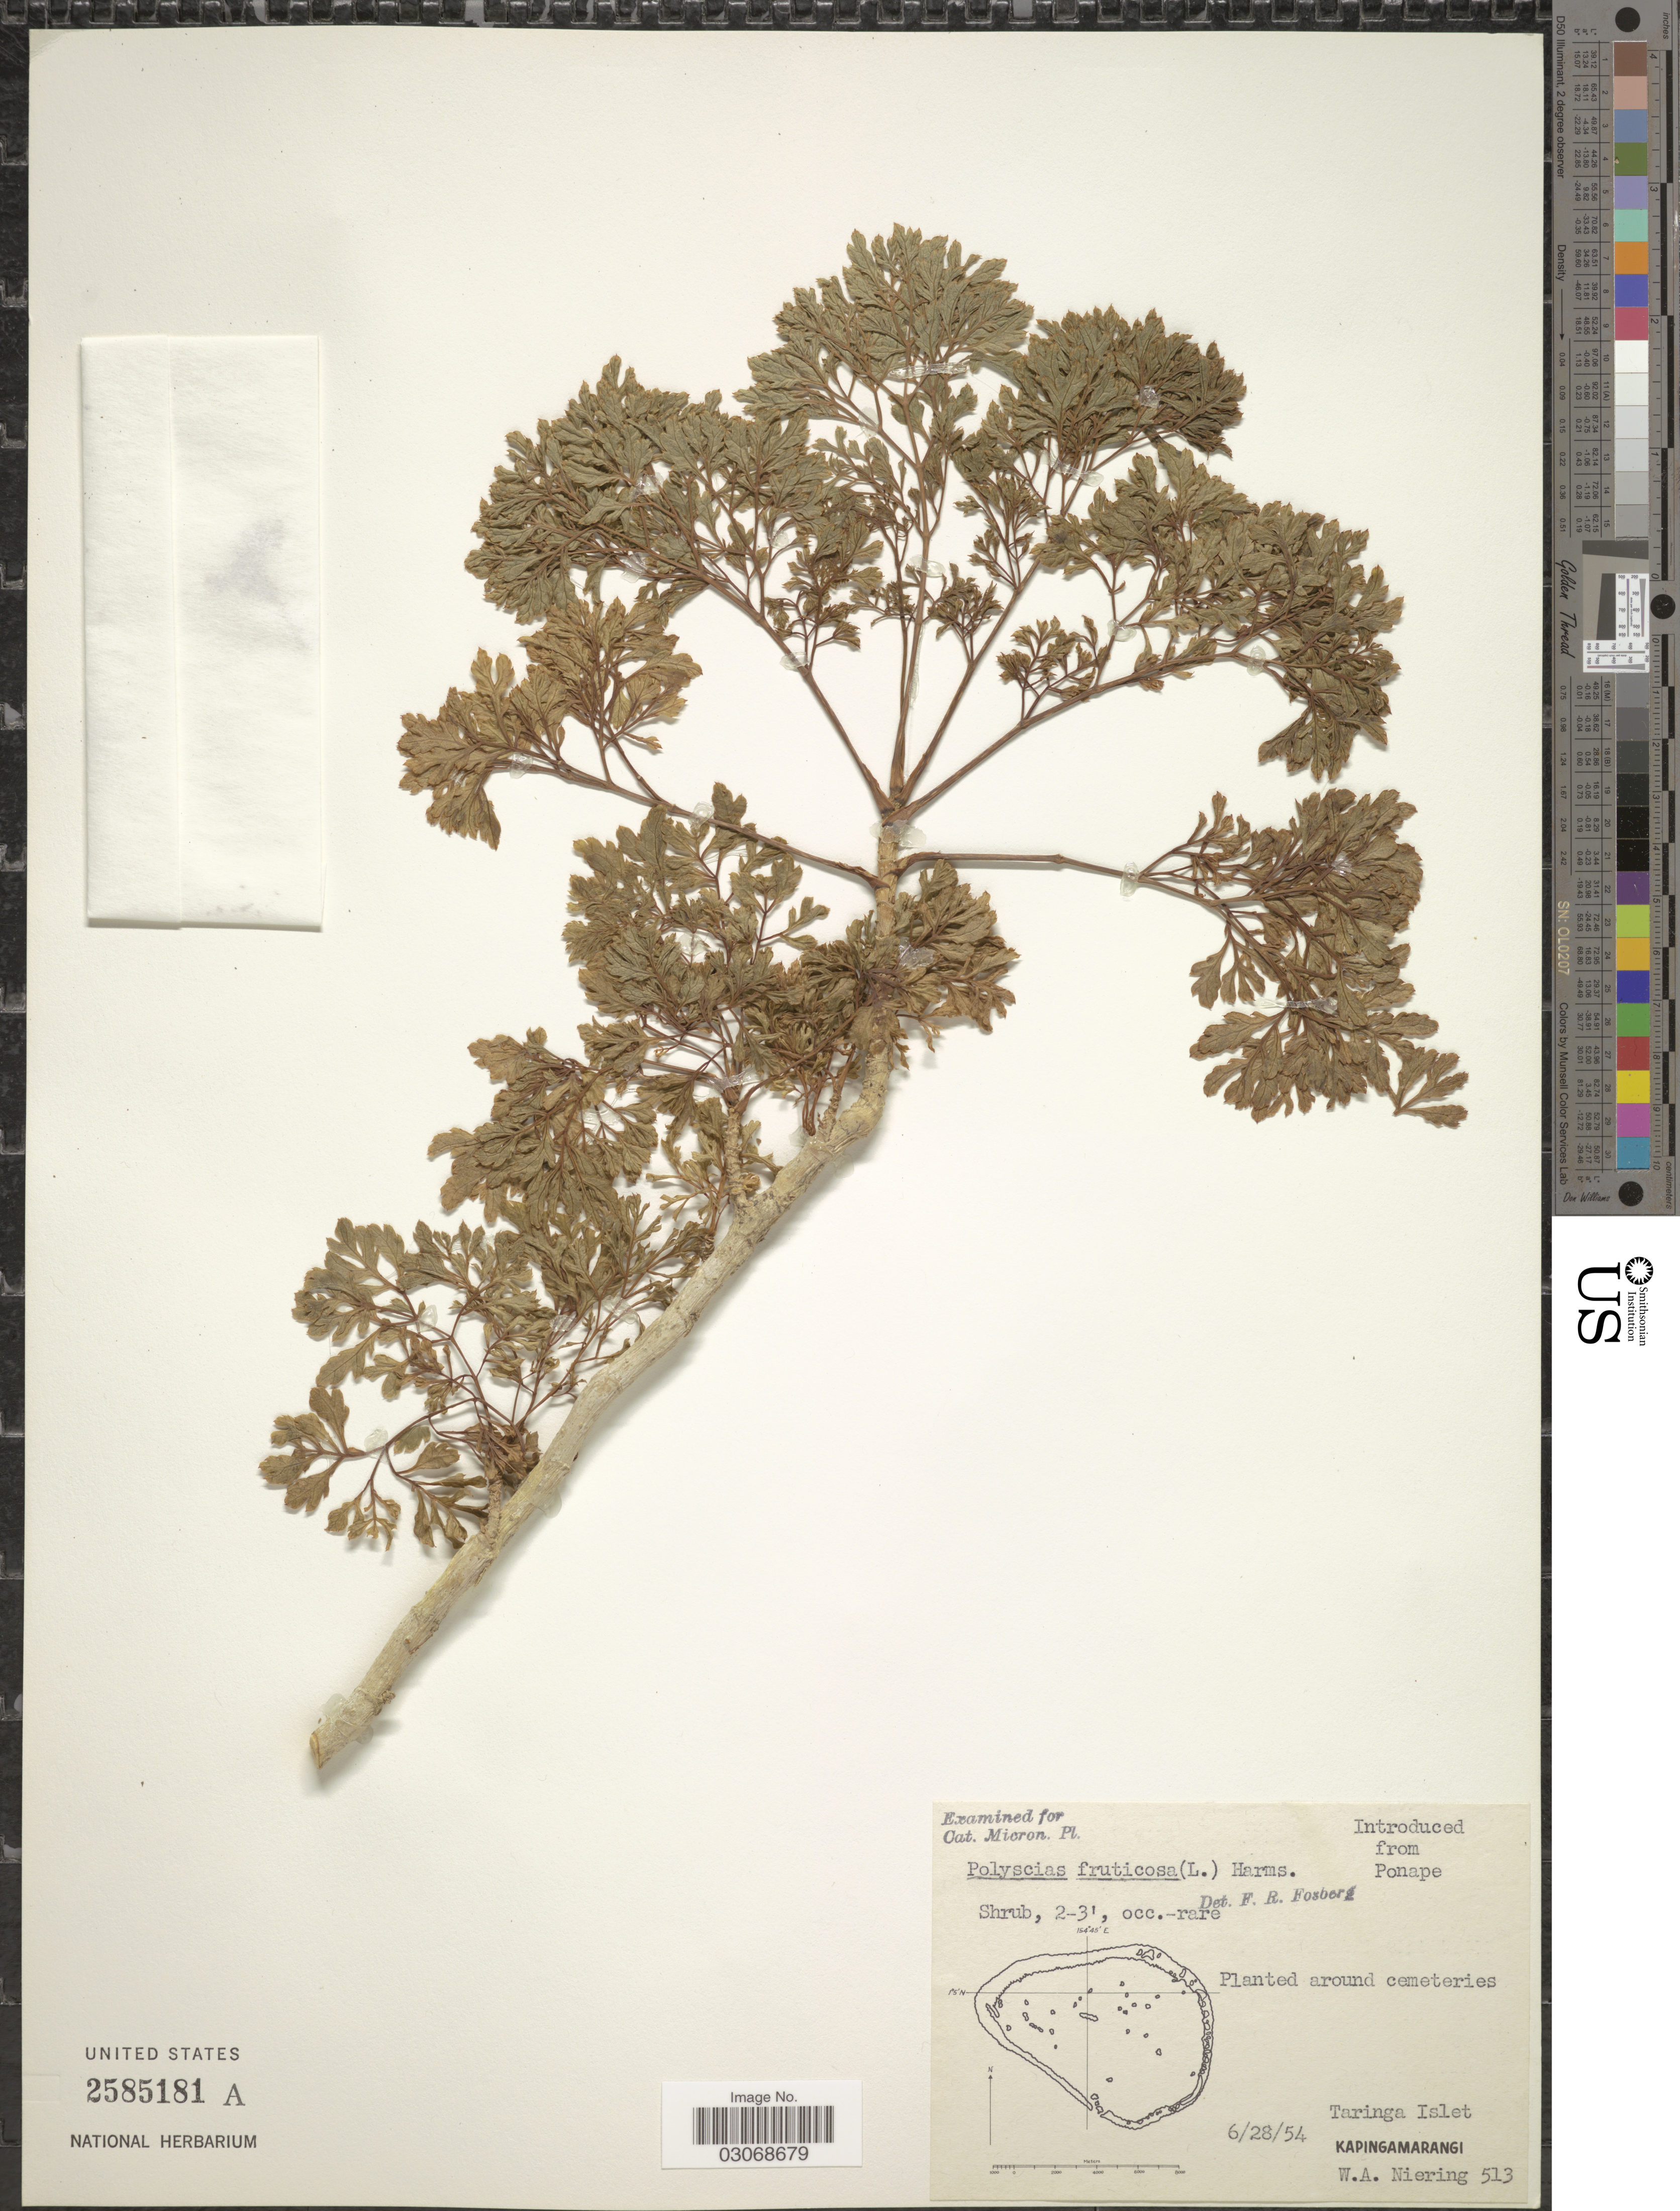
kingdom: Plantae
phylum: Tracheophyta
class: Magnoliopsida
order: Apiales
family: Araliaceae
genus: Polyscias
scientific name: Polyscias fruticosa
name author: (L.) Harms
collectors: W. Niering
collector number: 513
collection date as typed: Transcribed d/m/y: 28/6/54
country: Micronesia, Federated States of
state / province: Pohnpei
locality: Taringa Islet, Kapingamarangi. Taringa Islet.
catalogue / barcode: US 2585181A